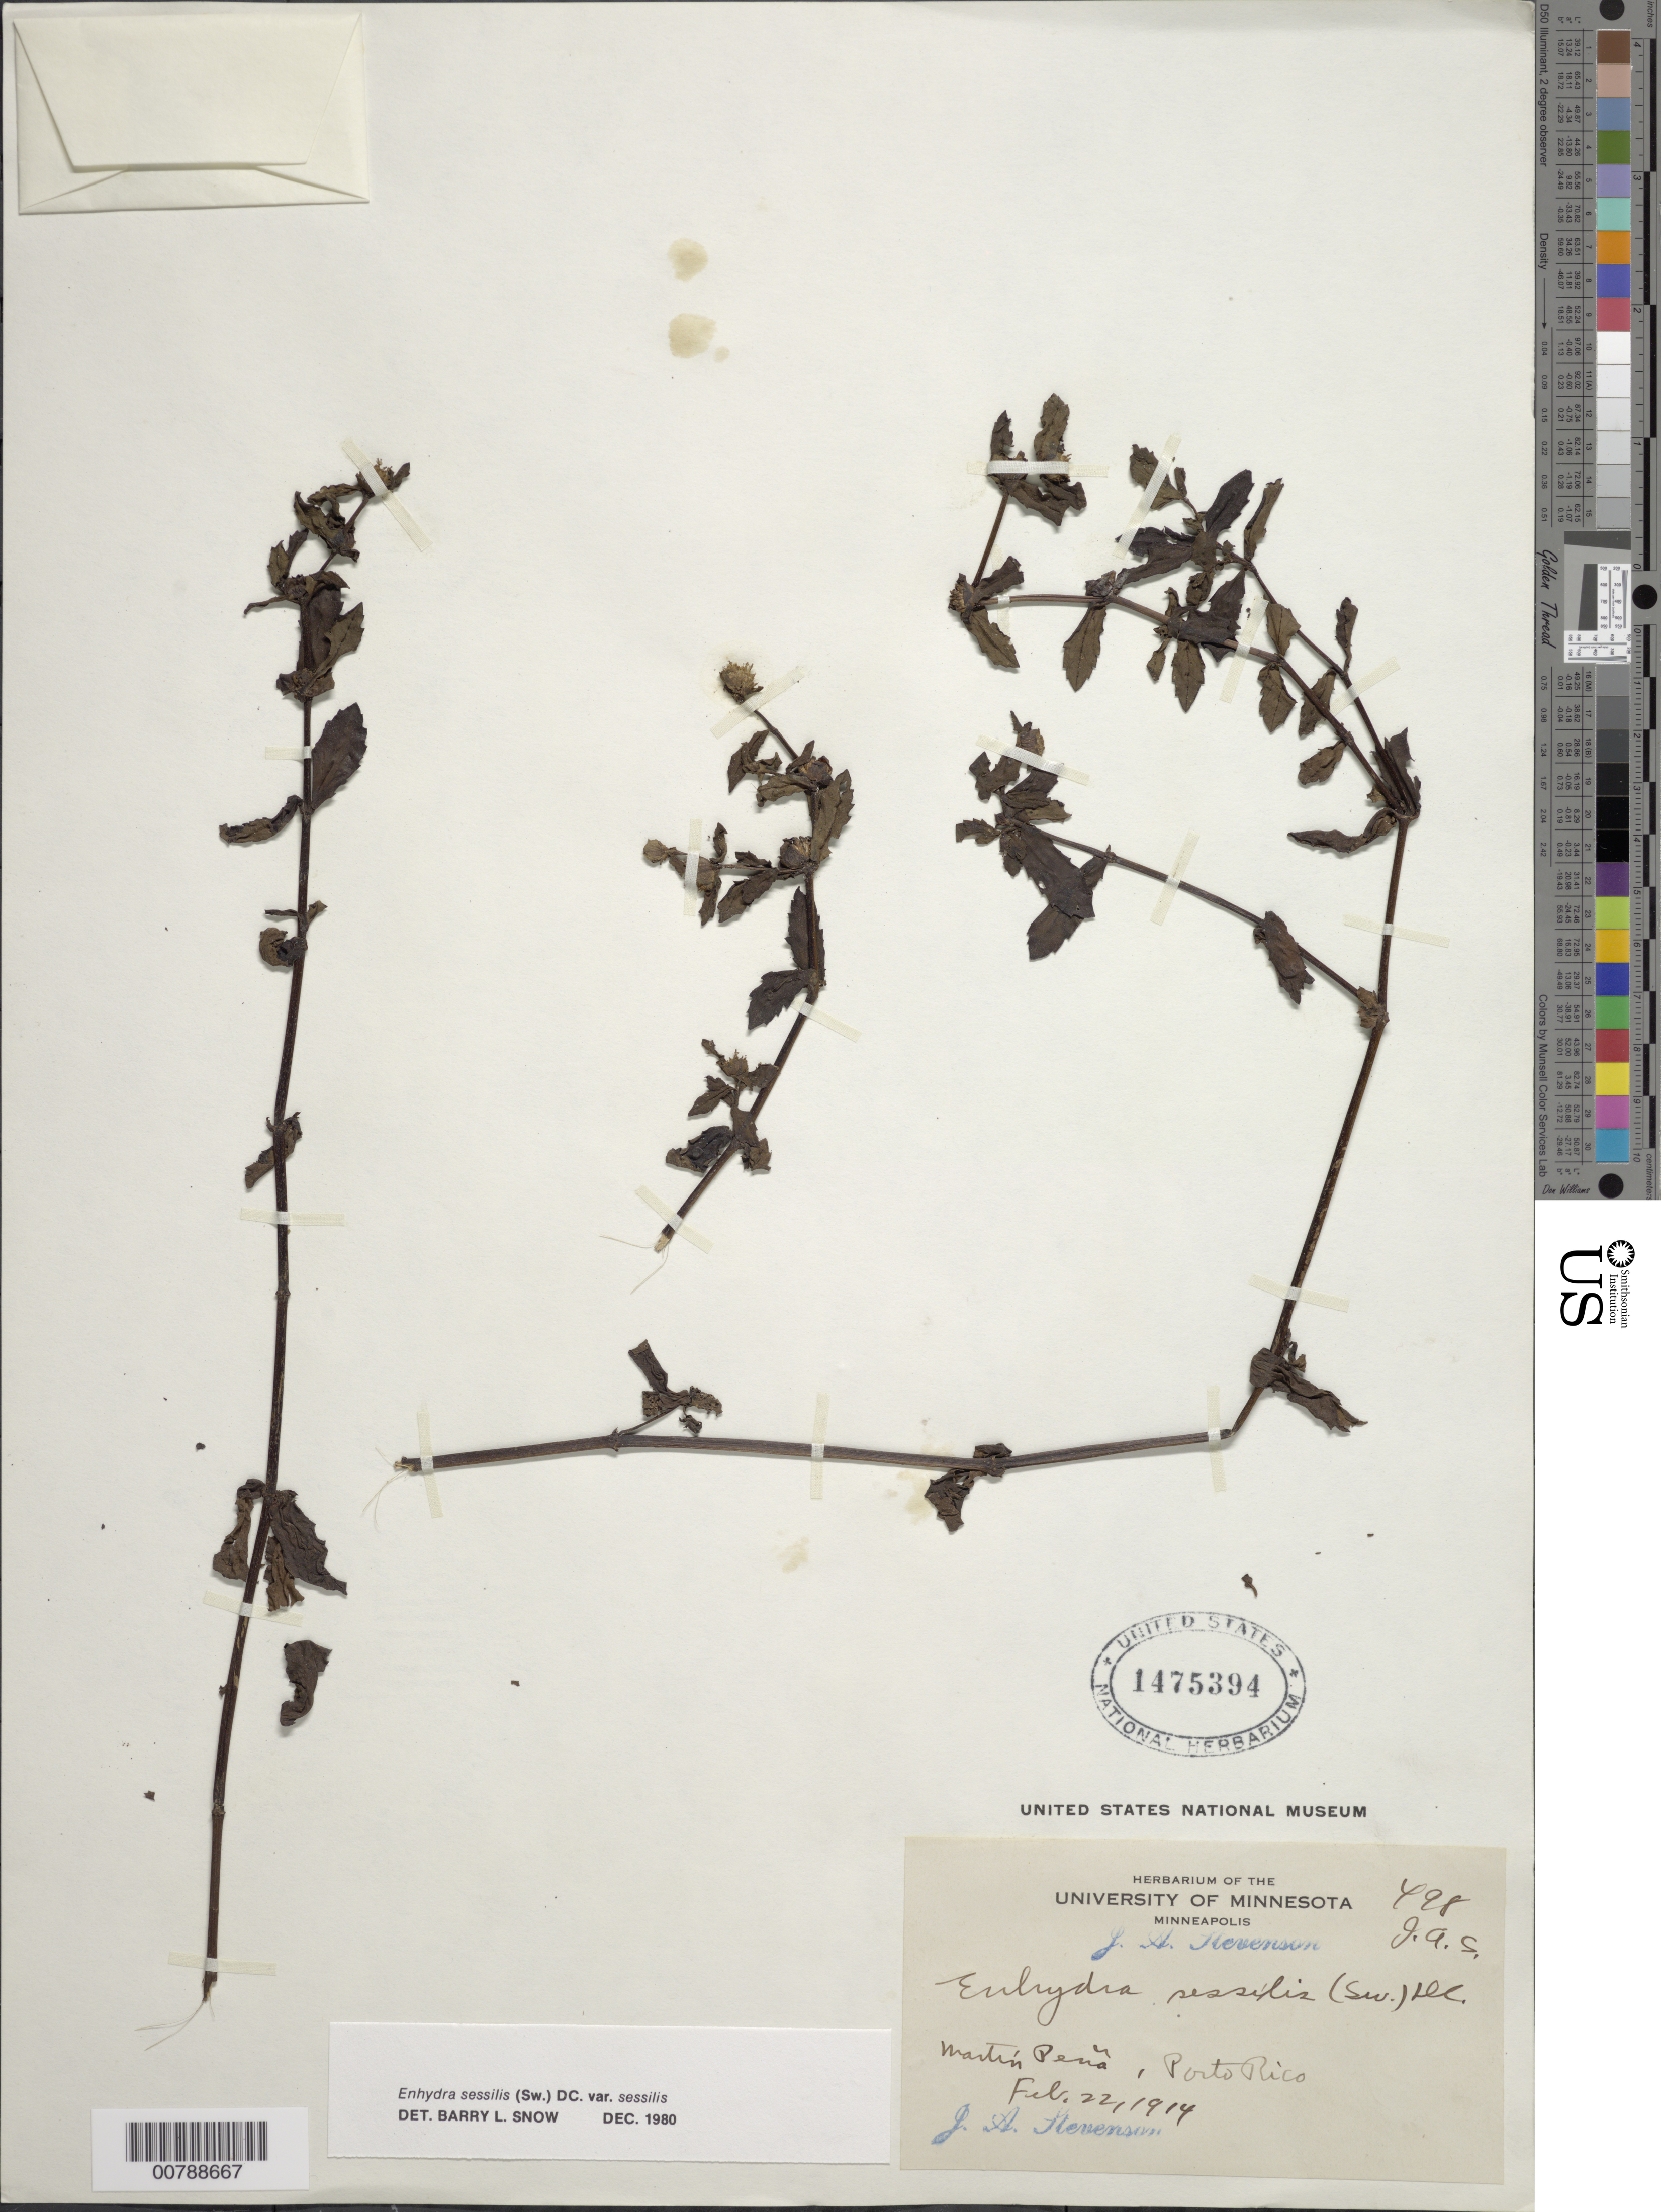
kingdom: Plantae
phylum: Tracheophyta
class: Magnoliopsida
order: Asterales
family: Asteraceae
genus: Enhydra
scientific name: Enhydra sessilis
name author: (Sw.) DC.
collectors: J. Stevenson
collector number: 498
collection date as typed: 22 Feb 1914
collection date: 1914-02-22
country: Puerto Rico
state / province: San Juan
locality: Martín Peña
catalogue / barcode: US 1475394